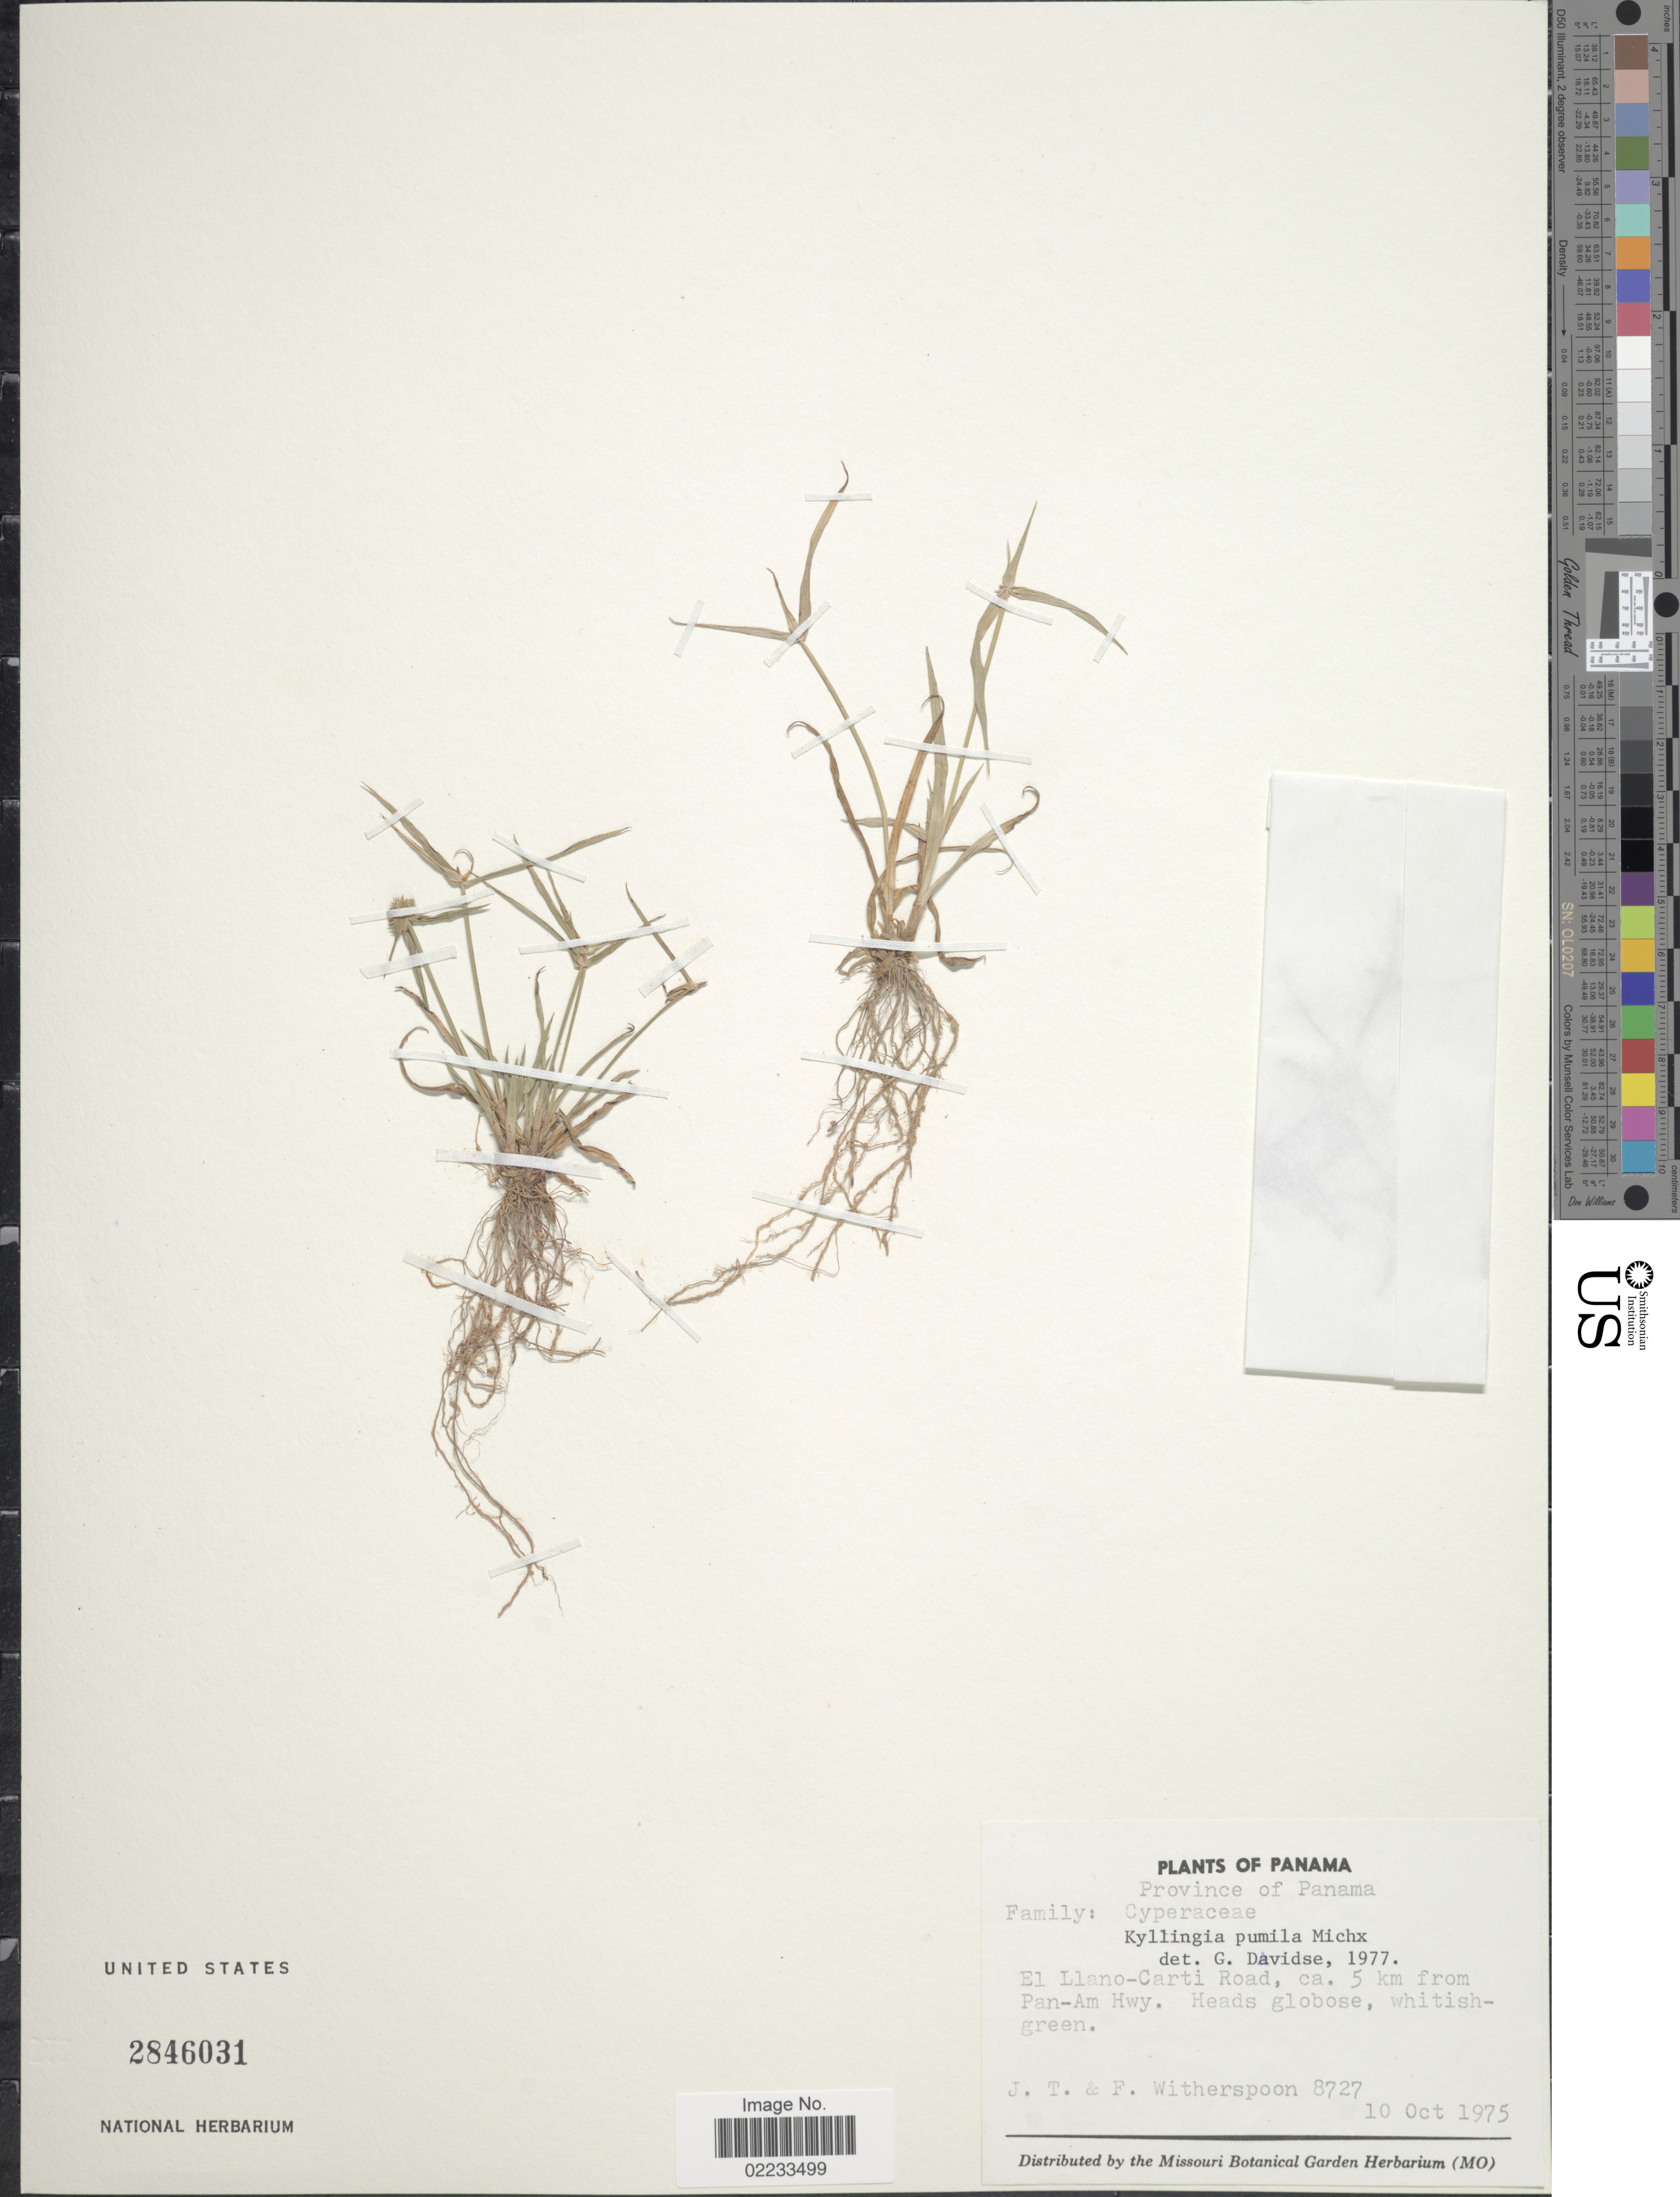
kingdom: Plantae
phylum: Tracheophyta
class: Liliopsida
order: Poales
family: Cyperaceae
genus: Cyperus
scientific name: Cyperus hortensis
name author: (Salzm. ex Steud.) Dorr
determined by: Strong, Mark T., (BOT), Smithsonian Institution - National Museum of Natural History (UNITED STATES)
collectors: J. Witherspoon & F. Witherspoon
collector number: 8727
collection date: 1975-10-10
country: Panama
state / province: Panamá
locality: El Llano-Carti Road, ca. 5 km from Pan-Am Hwy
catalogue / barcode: US 2846031